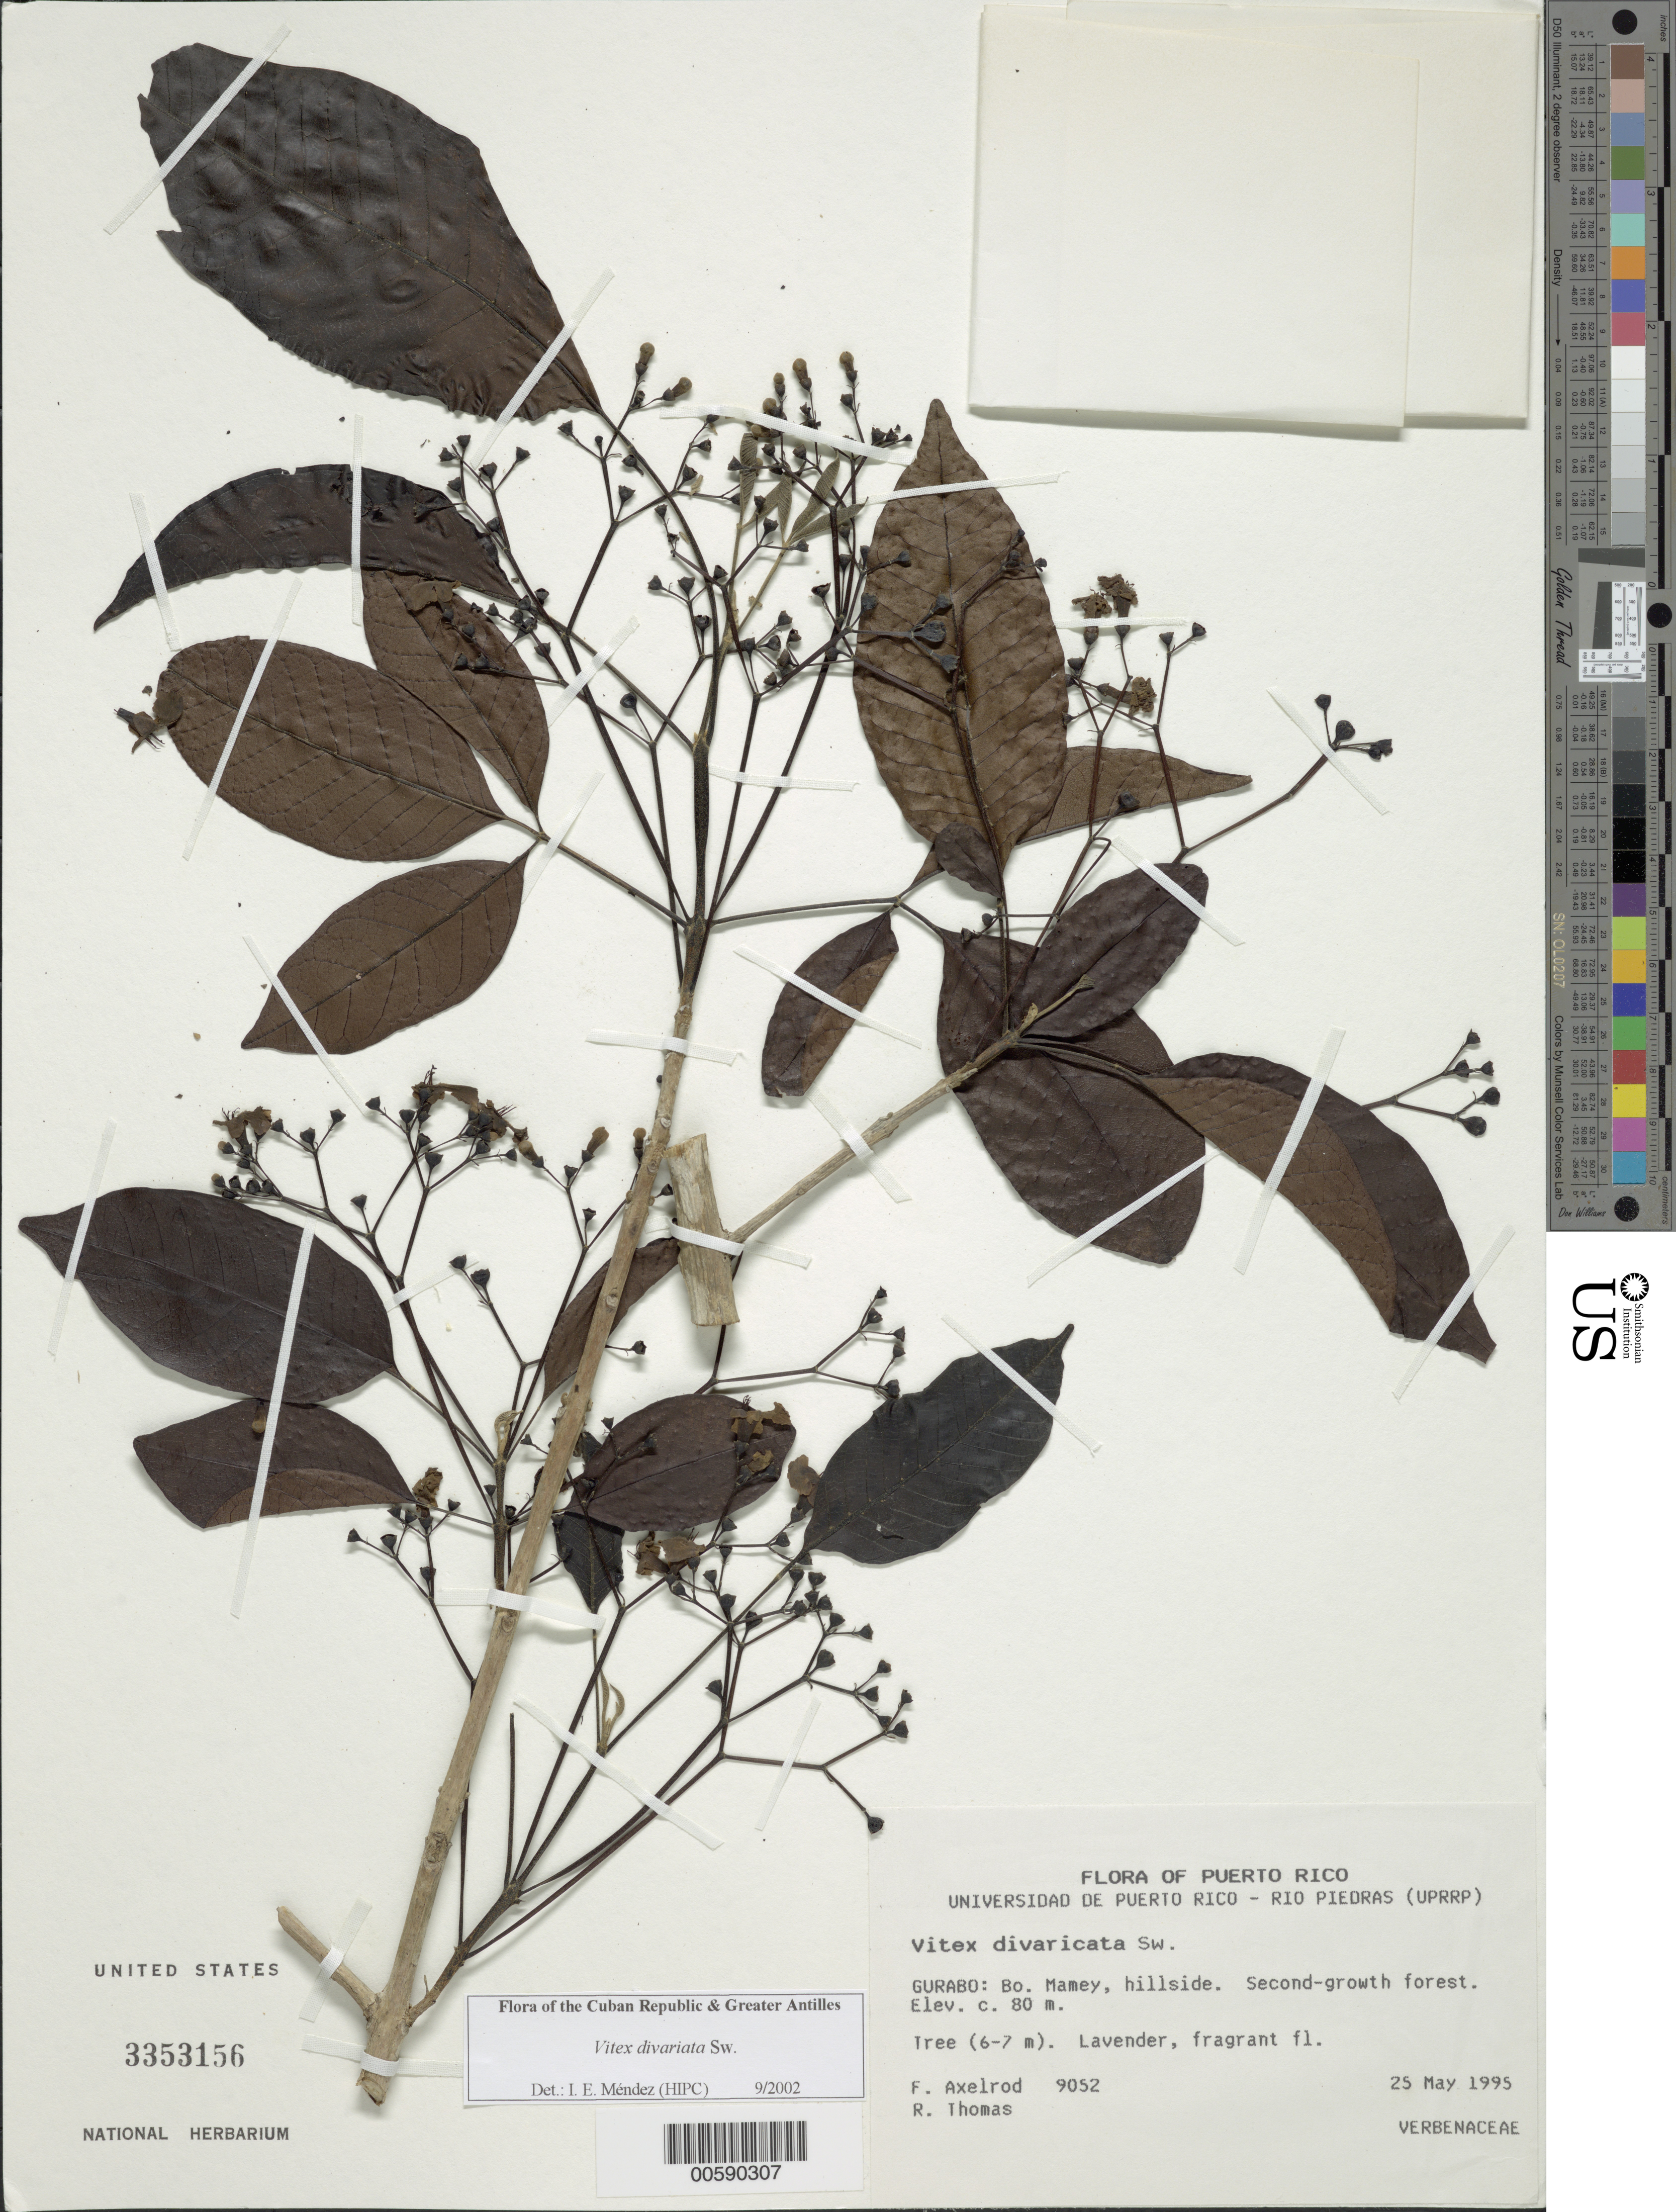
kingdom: Plantae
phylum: Tracheophyta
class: Magnoliopsida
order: Lamiales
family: Lamiaceae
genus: Vitex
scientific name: Vitex divaricata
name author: Sw.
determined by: Méndez, Isidro E., (HIPC)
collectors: F. S. Axelrod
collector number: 9052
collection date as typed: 25 May 1995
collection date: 1995-05-25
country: Puerto Rico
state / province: Gurabo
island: Puerto Rico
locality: Gurabo, Bo. Mamey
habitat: Second growth forest, hillside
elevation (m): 80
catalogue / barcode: US 3353156